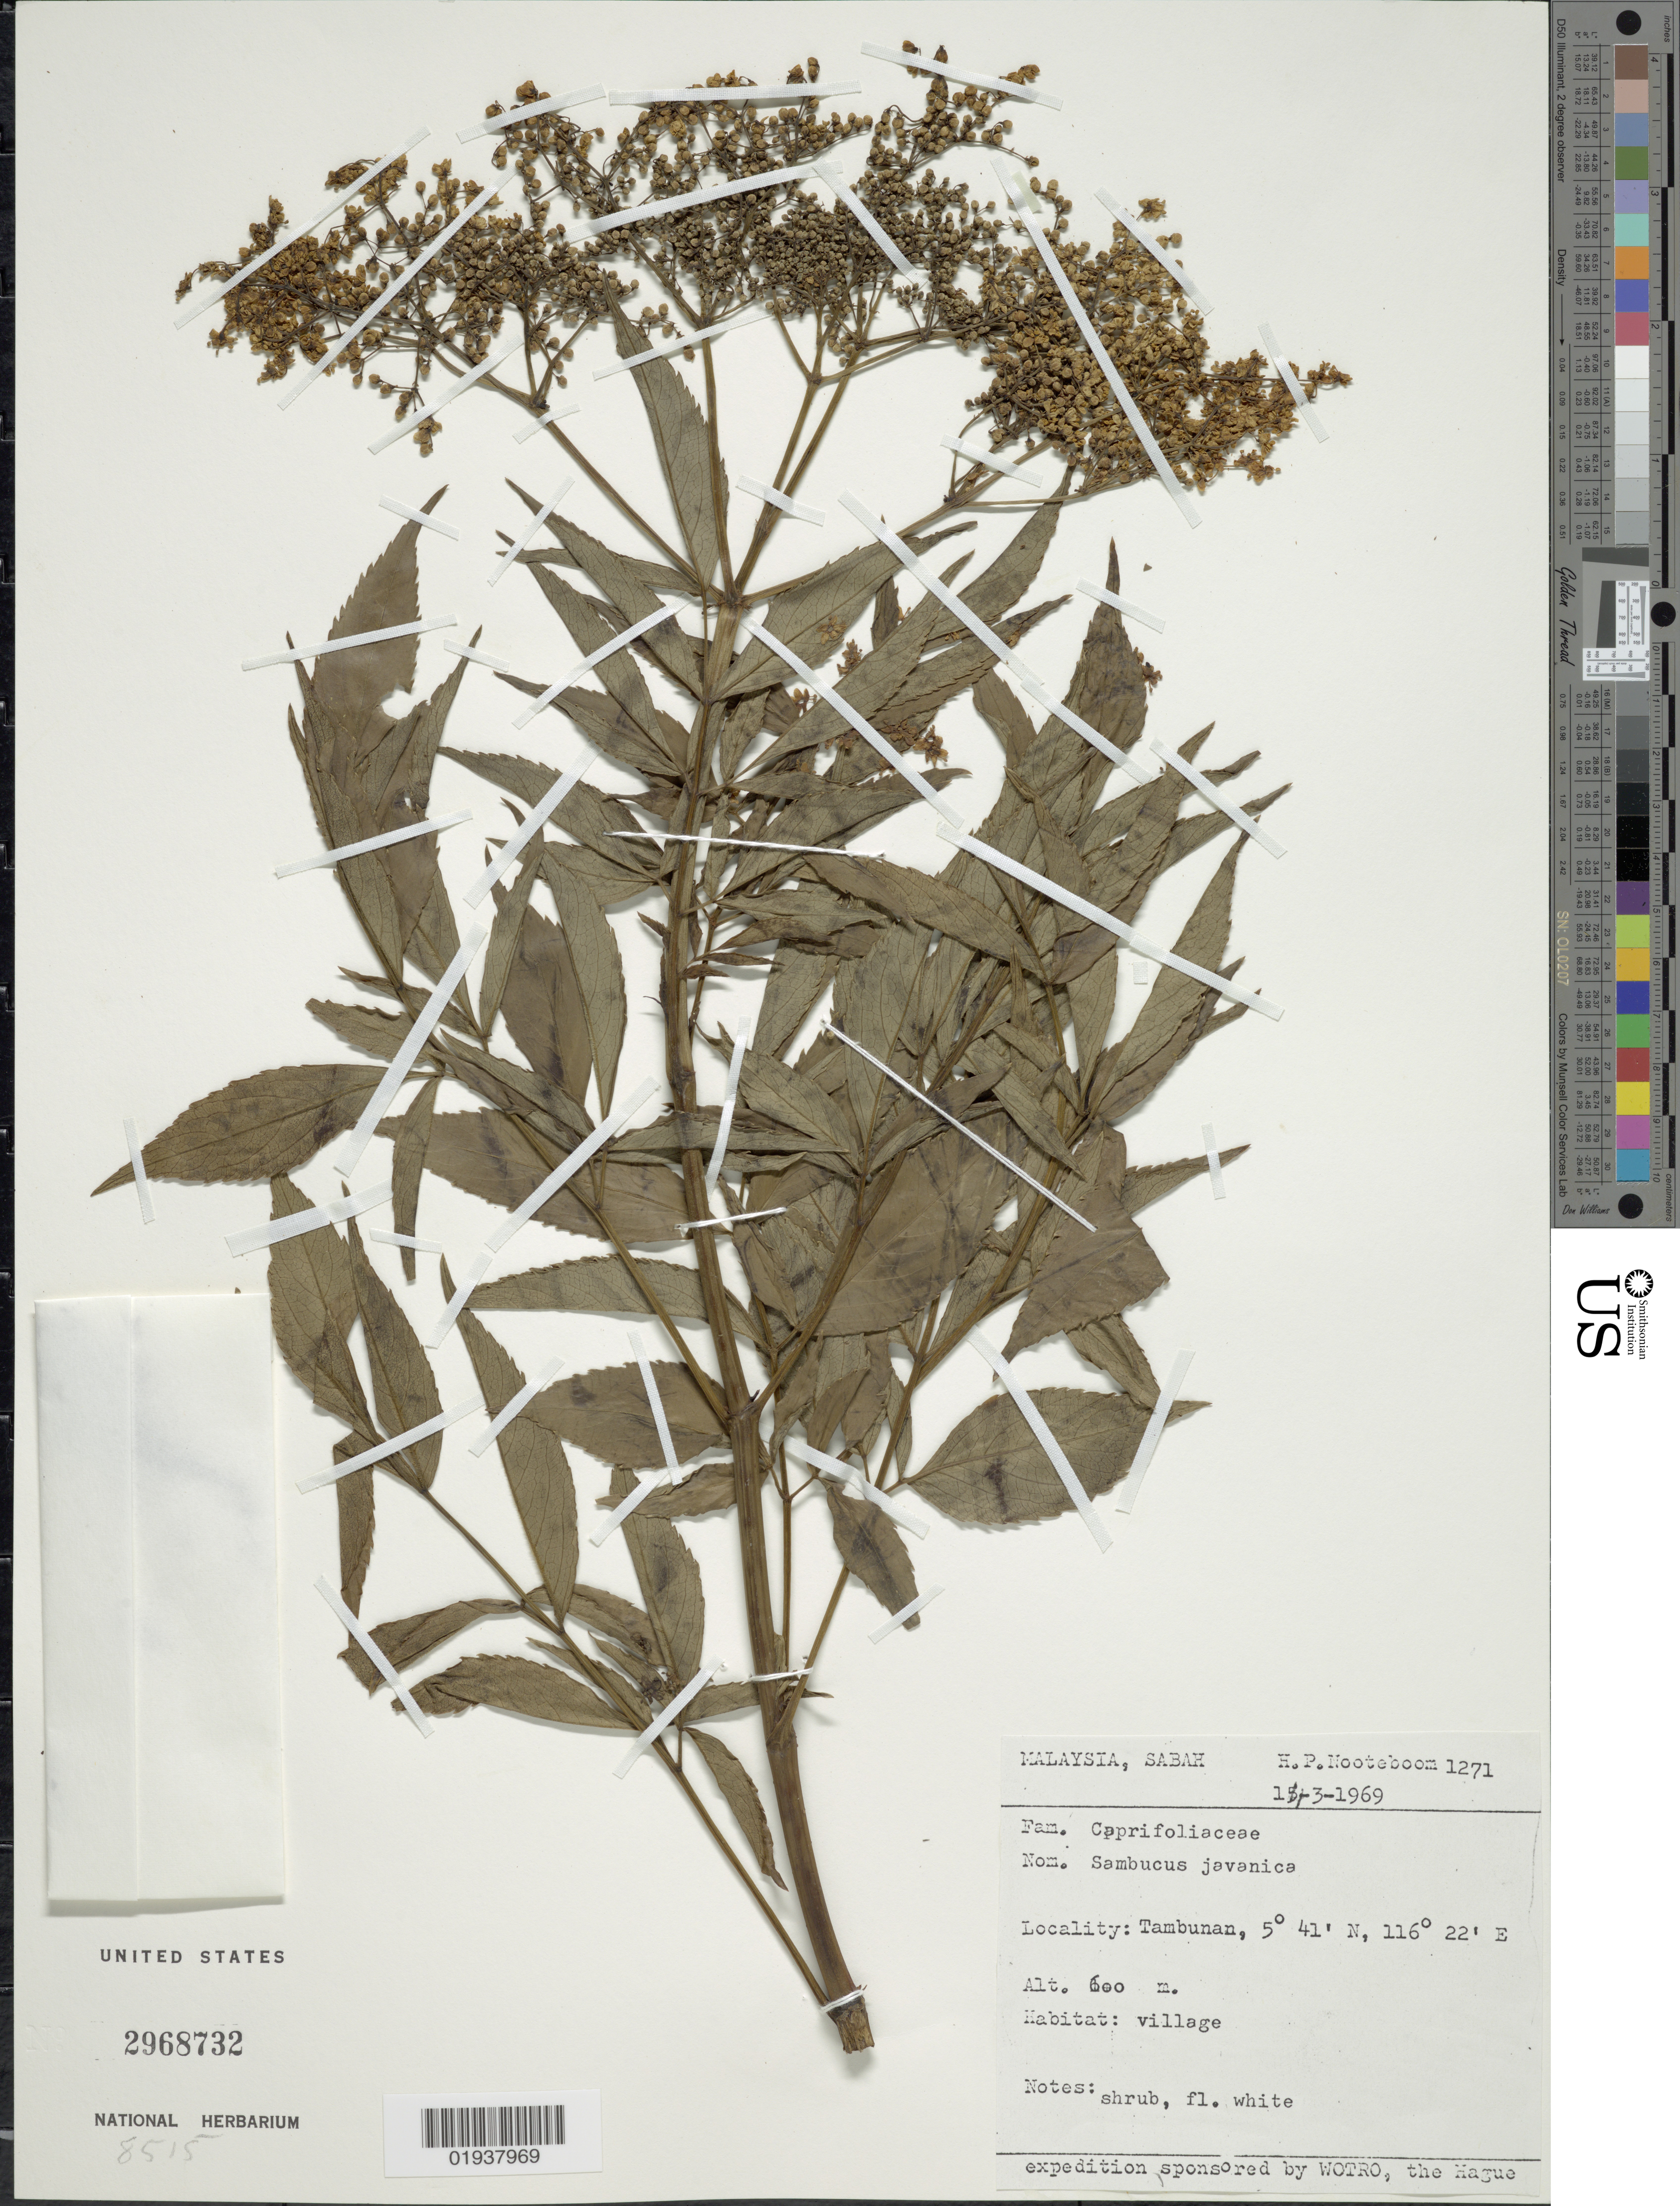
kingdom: Plantae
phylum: Tracheophyta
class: Magnoliopsida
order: Dipsacales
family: Viburnaceae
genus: Sambucus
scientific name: Sambucus javanica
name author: Blume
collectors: H. P. Nooteboom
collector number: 1271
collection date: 1969-03-14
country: Malaysia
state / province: Sabah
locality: Tambunan.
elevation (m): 600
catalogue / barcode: US 2968732